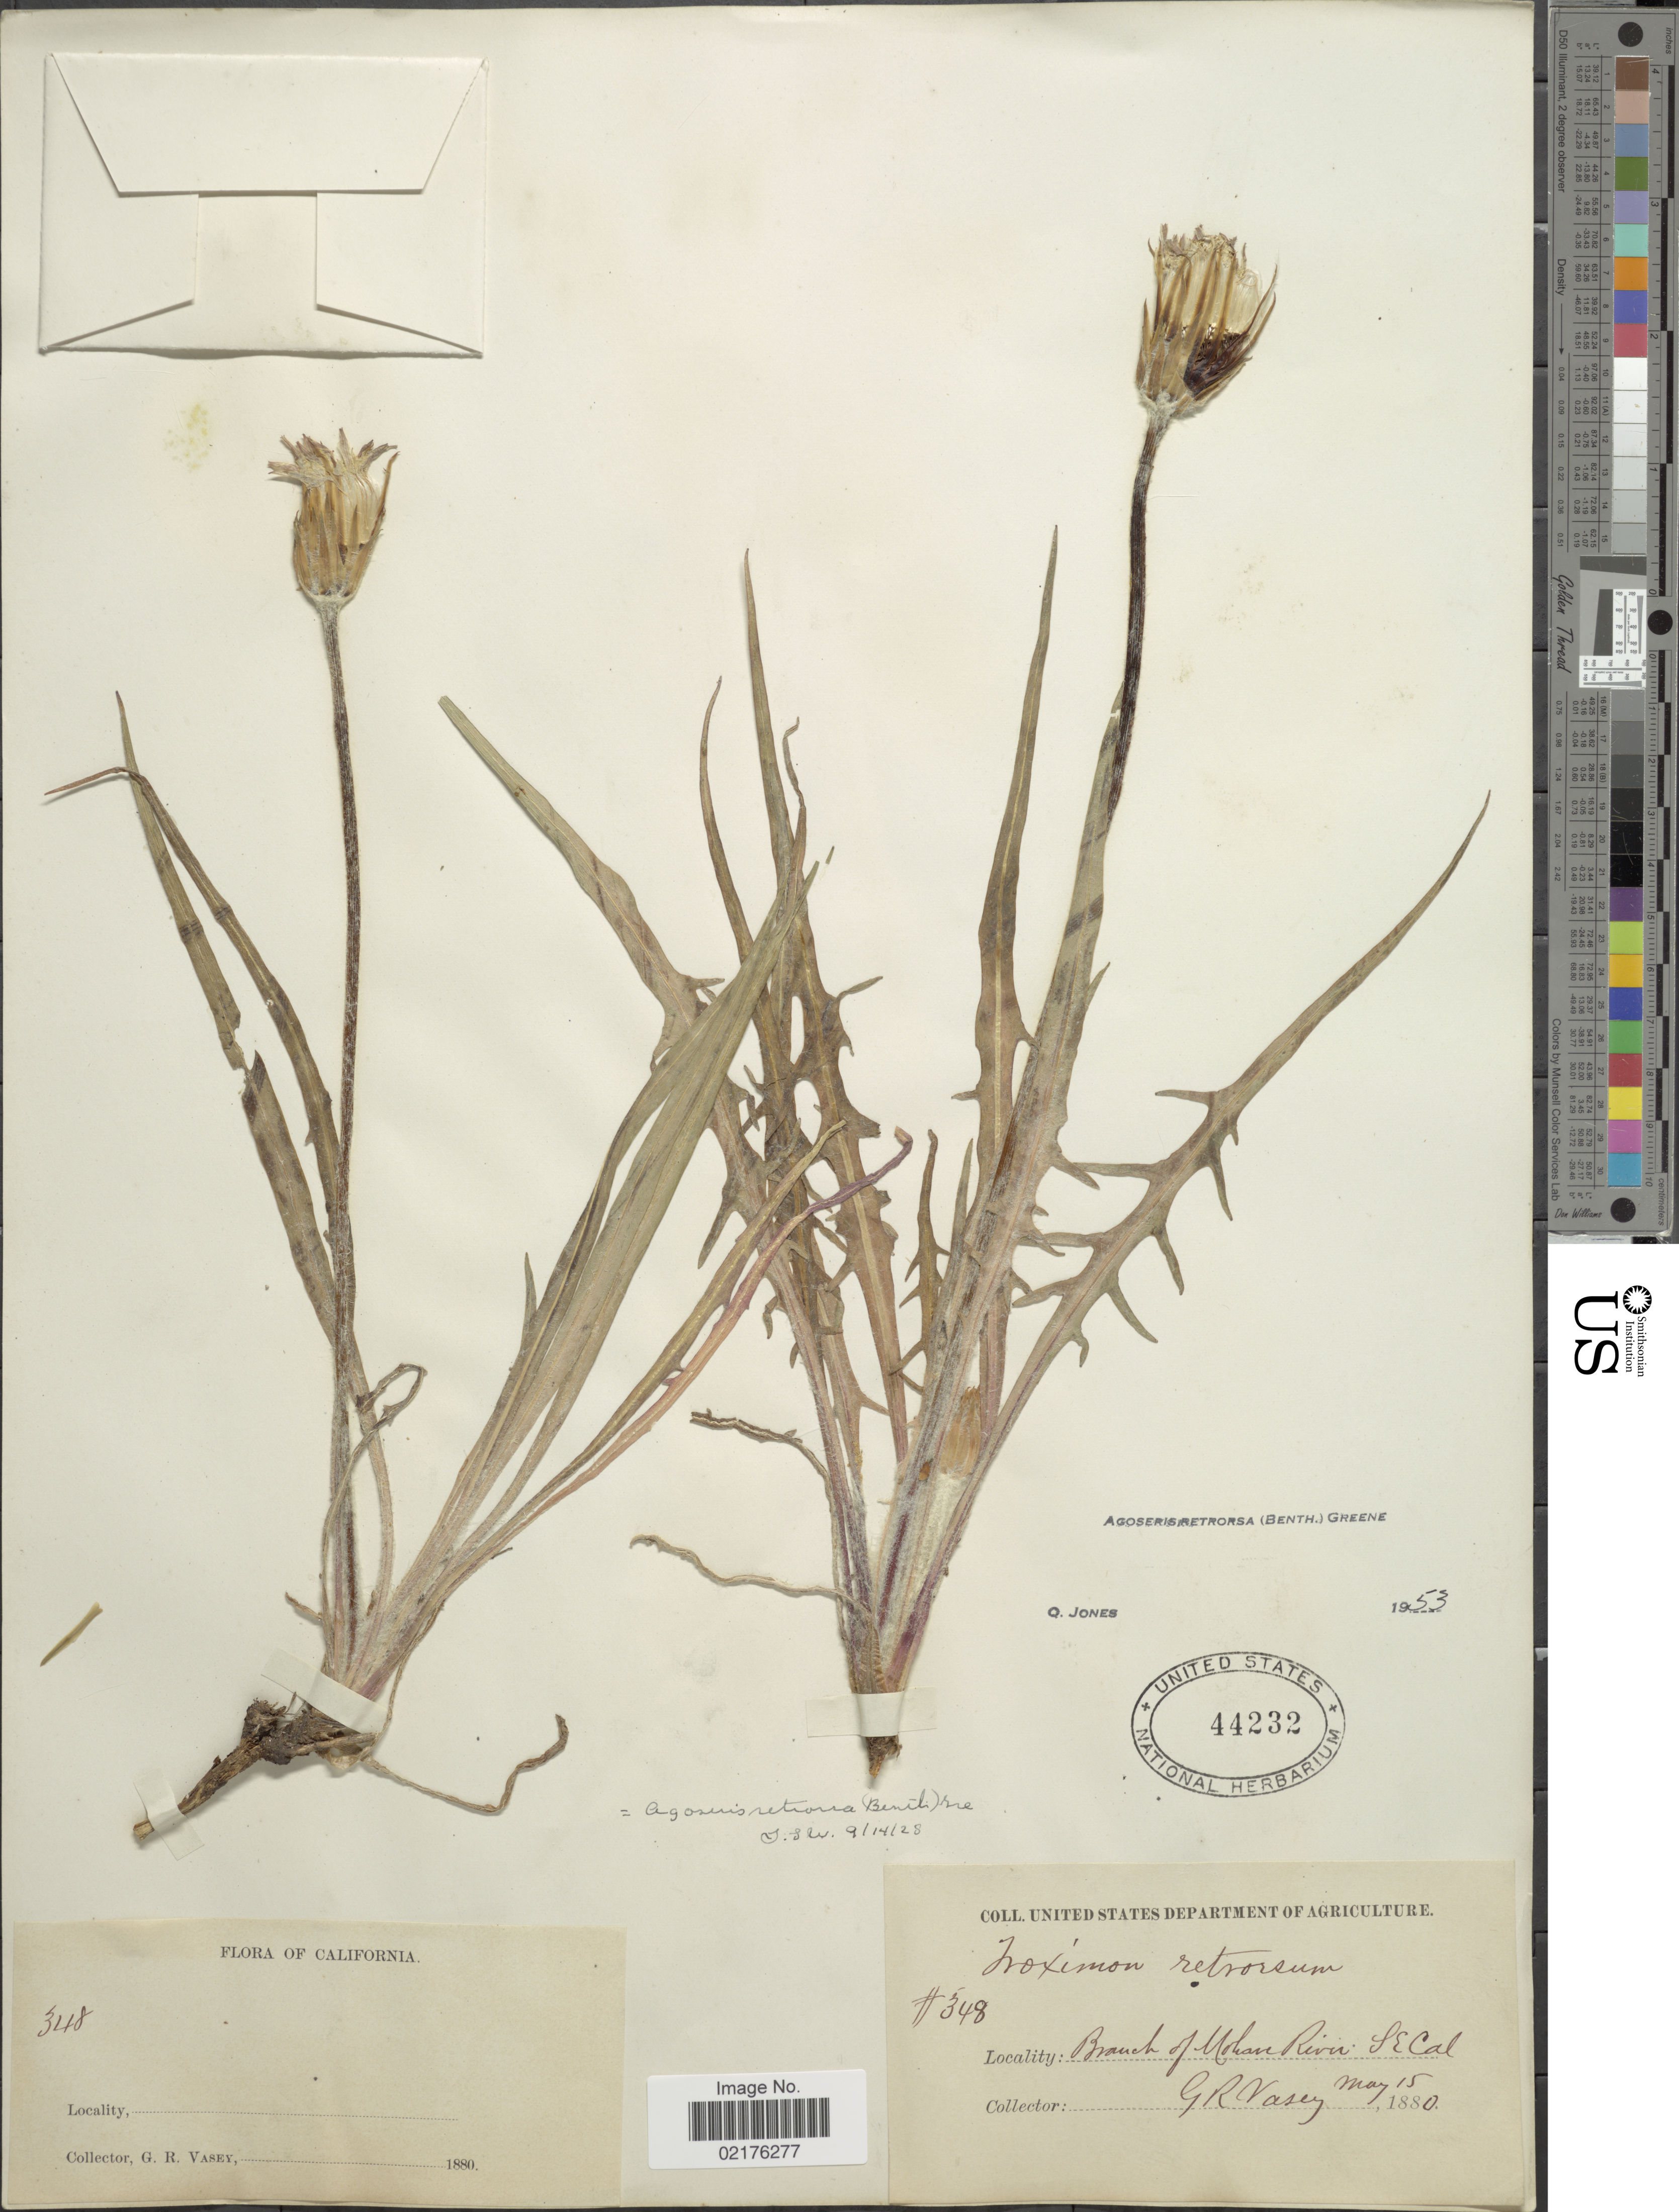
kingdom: Plantae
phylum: Tracheophyta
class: Magnoliopsida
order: Asterales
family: Asteraceae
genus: Agoseris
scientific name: Agoseris retrorsa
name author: (Benth.) Greene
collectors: G. R. Vasey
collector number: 348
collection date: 1880-05-15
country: United States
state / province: California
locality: Branch of Mohan River, S. E,. Cal.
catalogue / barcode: US 44232